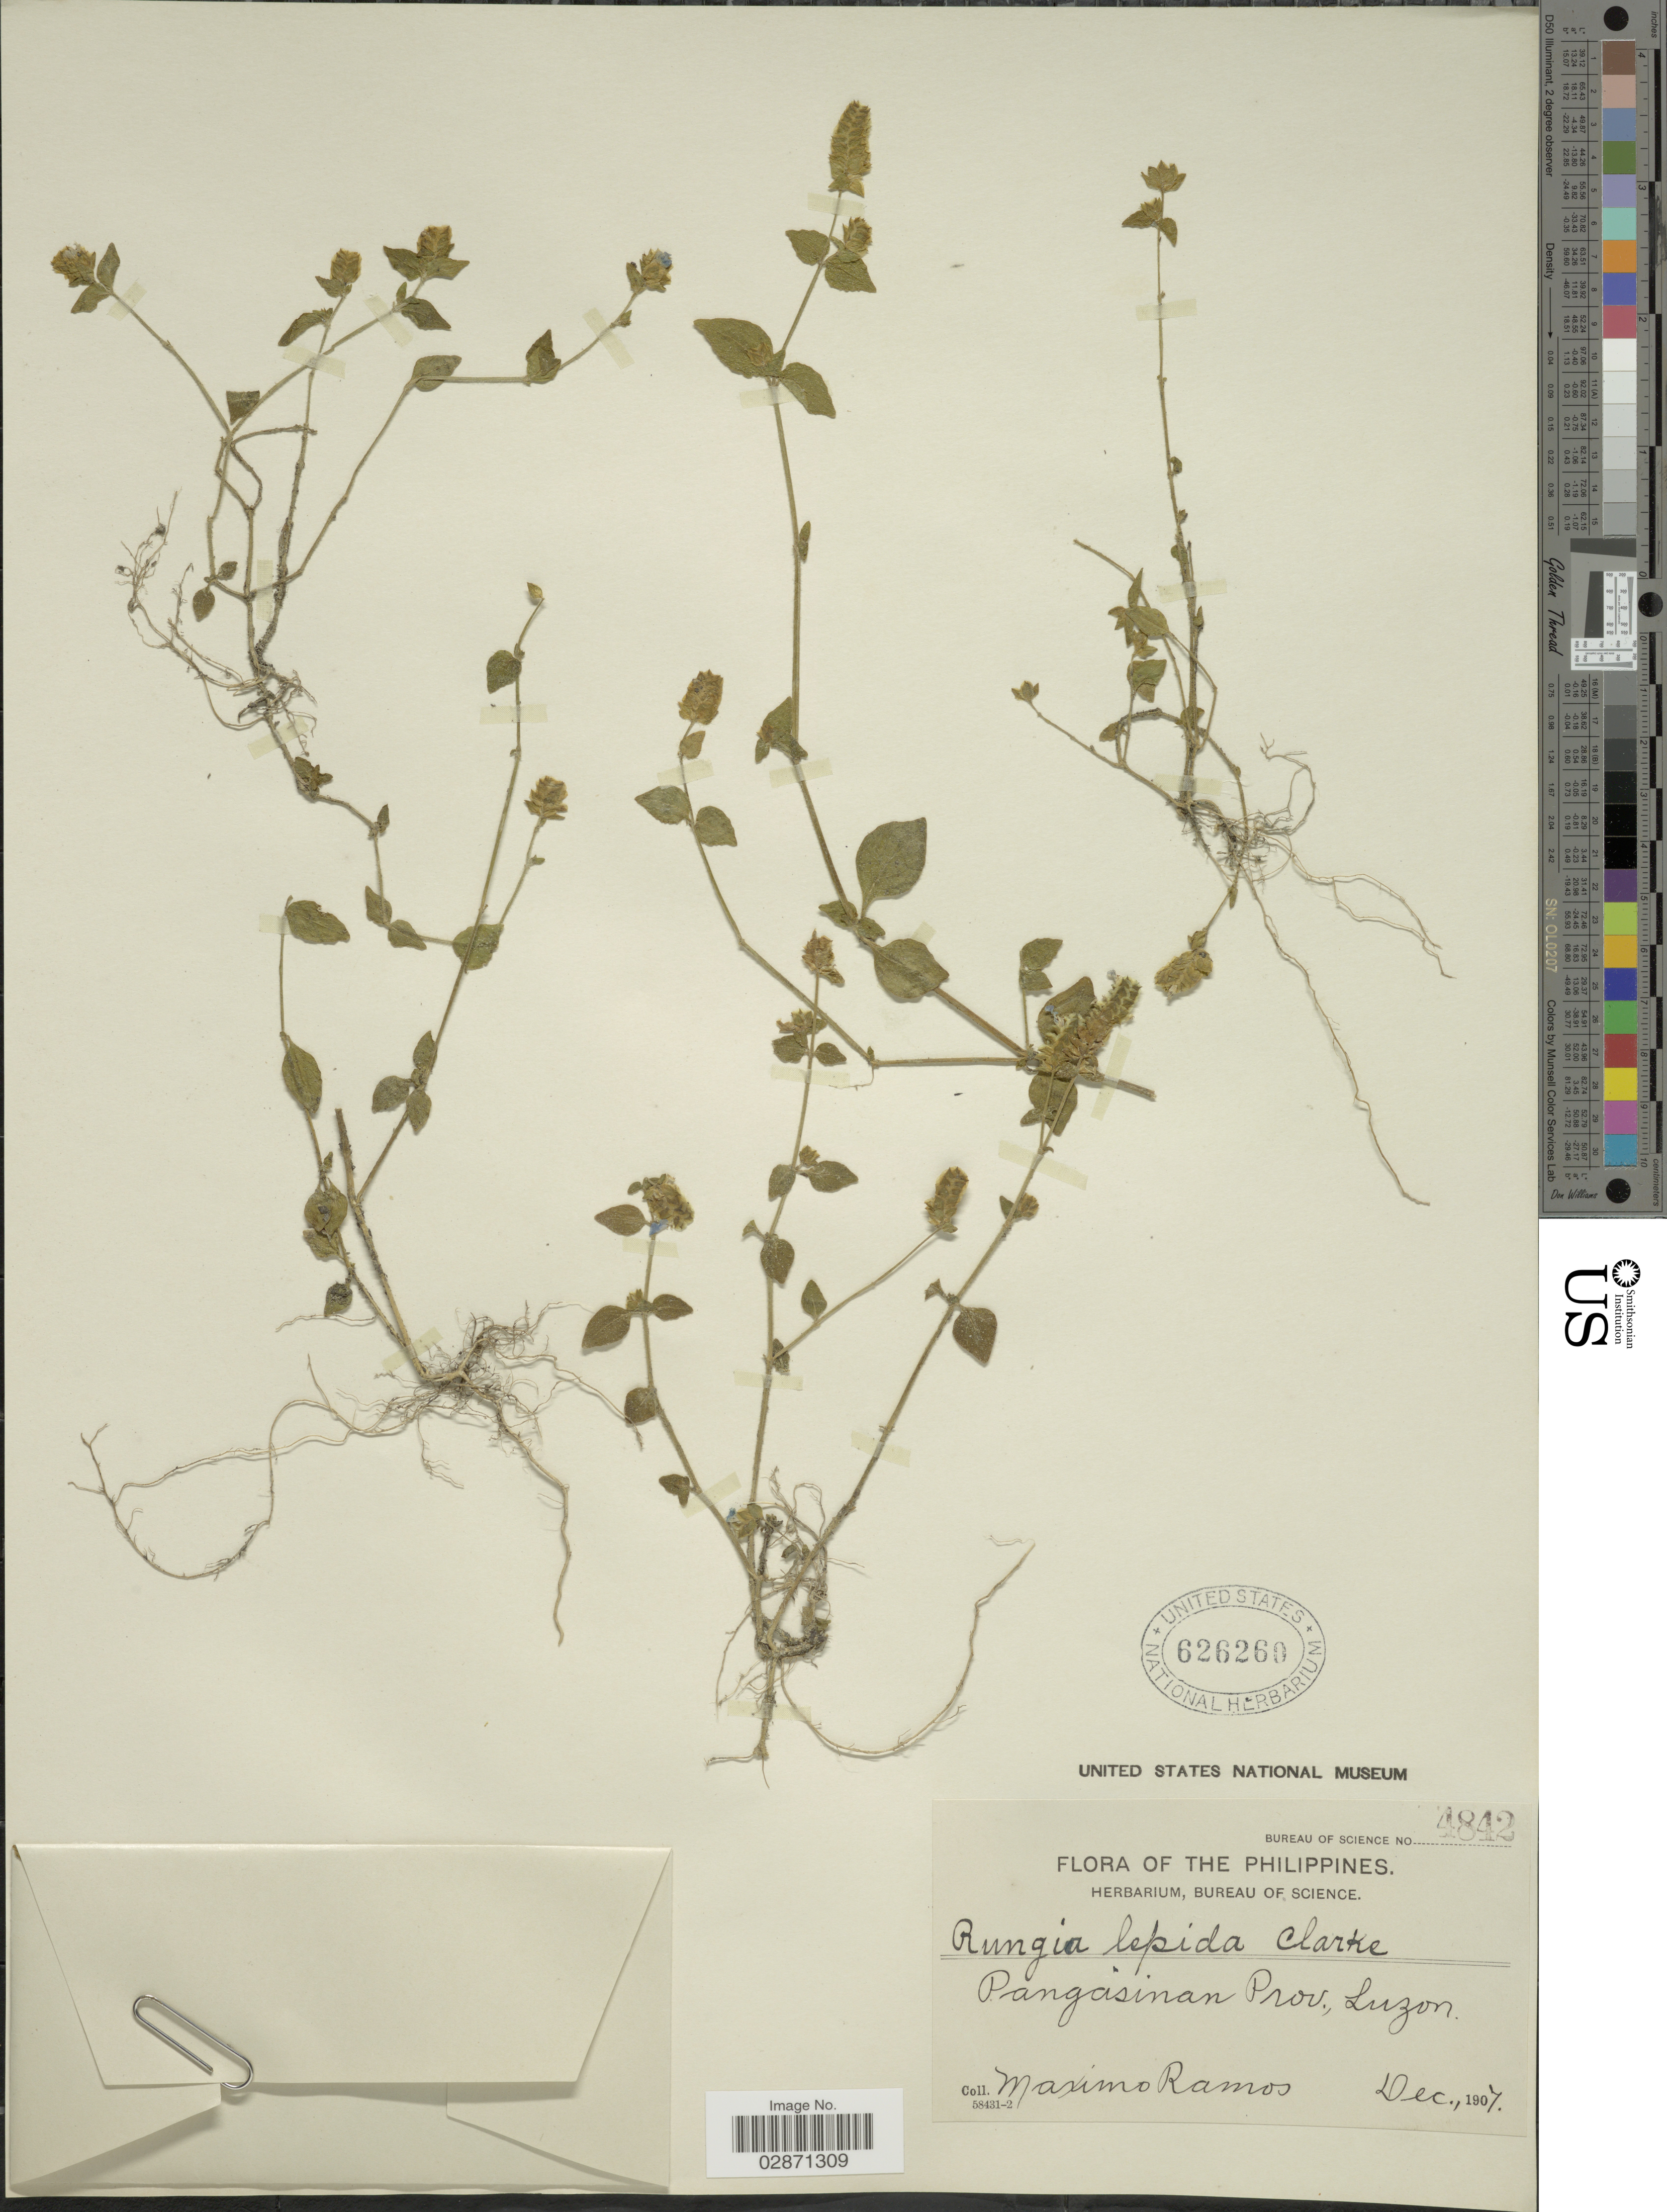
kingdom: Plantae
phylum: Tracheophyta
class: Magnoliopsida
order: Lamiales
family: Acanthaceae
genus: Rungia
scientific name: Rungia lepida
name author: C.B. Clarke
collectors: M. Ramos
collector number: Bureau of Science 4842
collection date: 1907-12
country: Philippines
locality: Pangasinan Prov., Luzon.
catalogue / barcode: US 626260